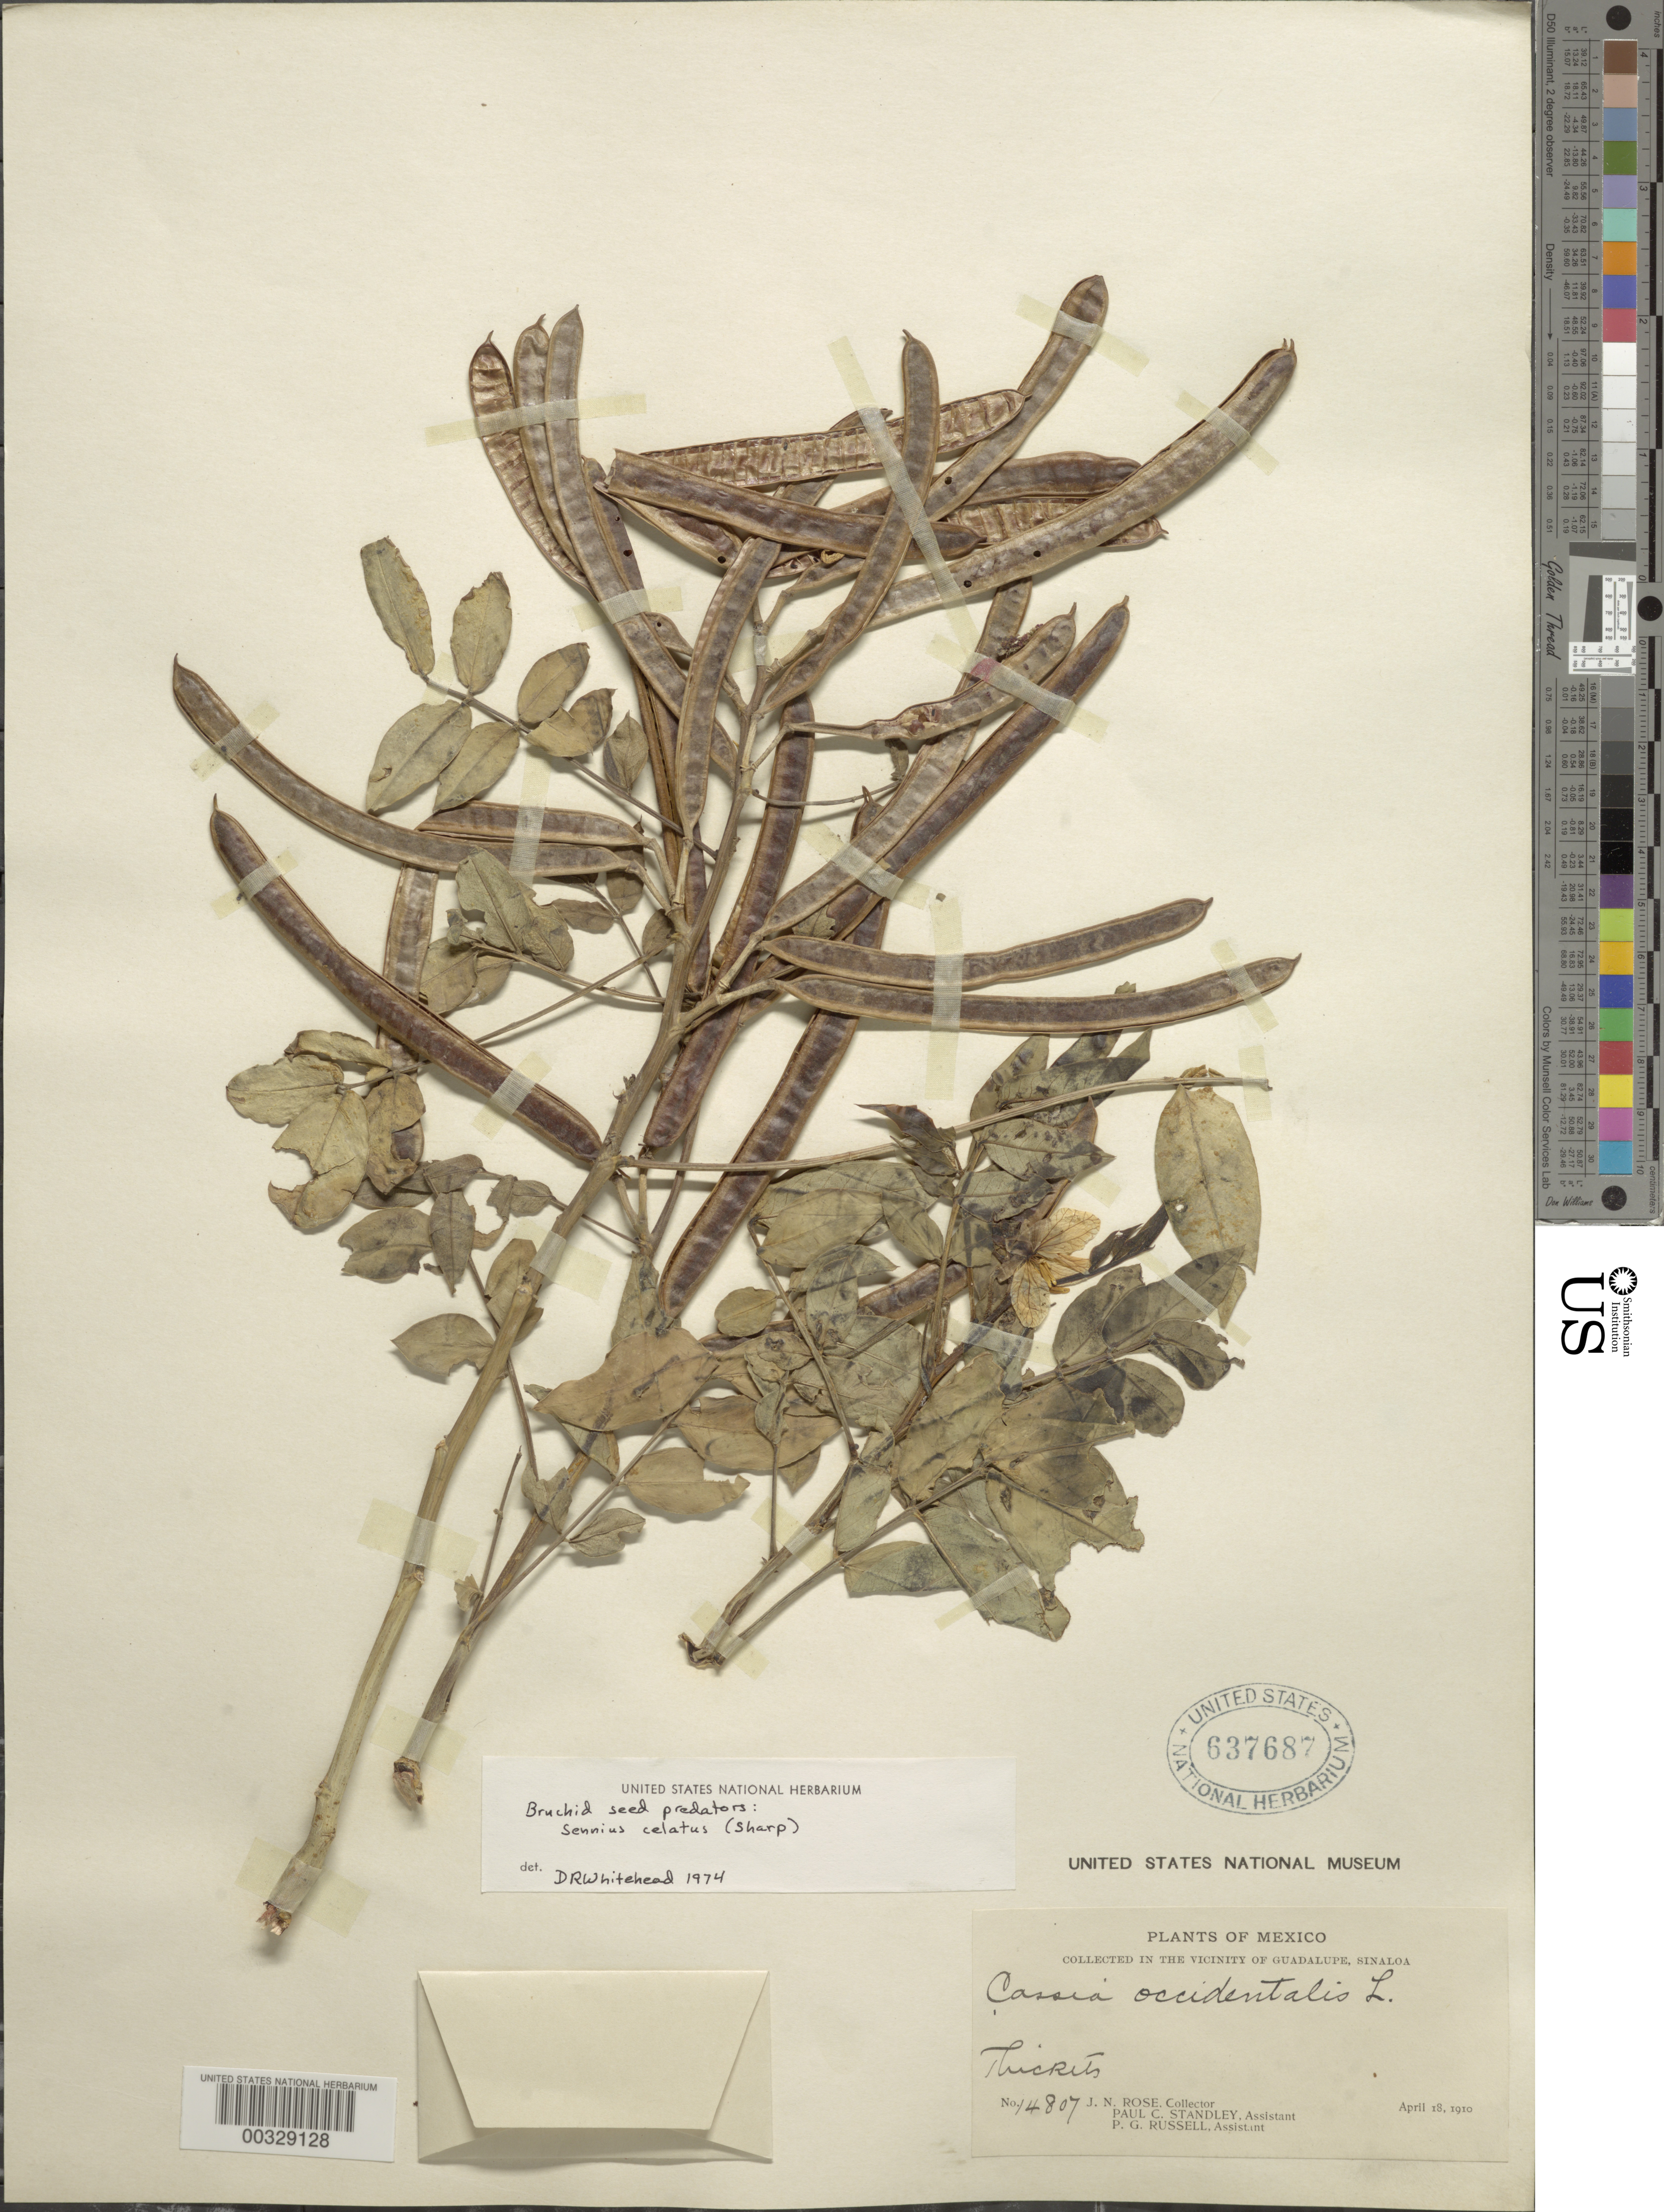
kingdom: Plantae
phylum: Tracheophyta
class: Magnoliopsida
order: Fabales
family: Fabaceae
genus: Senna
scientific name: Senna occidentalis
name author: (L.) Link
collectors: J. N. Rose, P. C. Standley & P. G. Russell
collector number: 14907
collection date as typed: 18 Apr 1910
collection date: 1910-04-18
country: Mexico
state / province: Sinaloa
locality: Guadalupe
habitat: Thickets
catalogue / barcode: US 637687